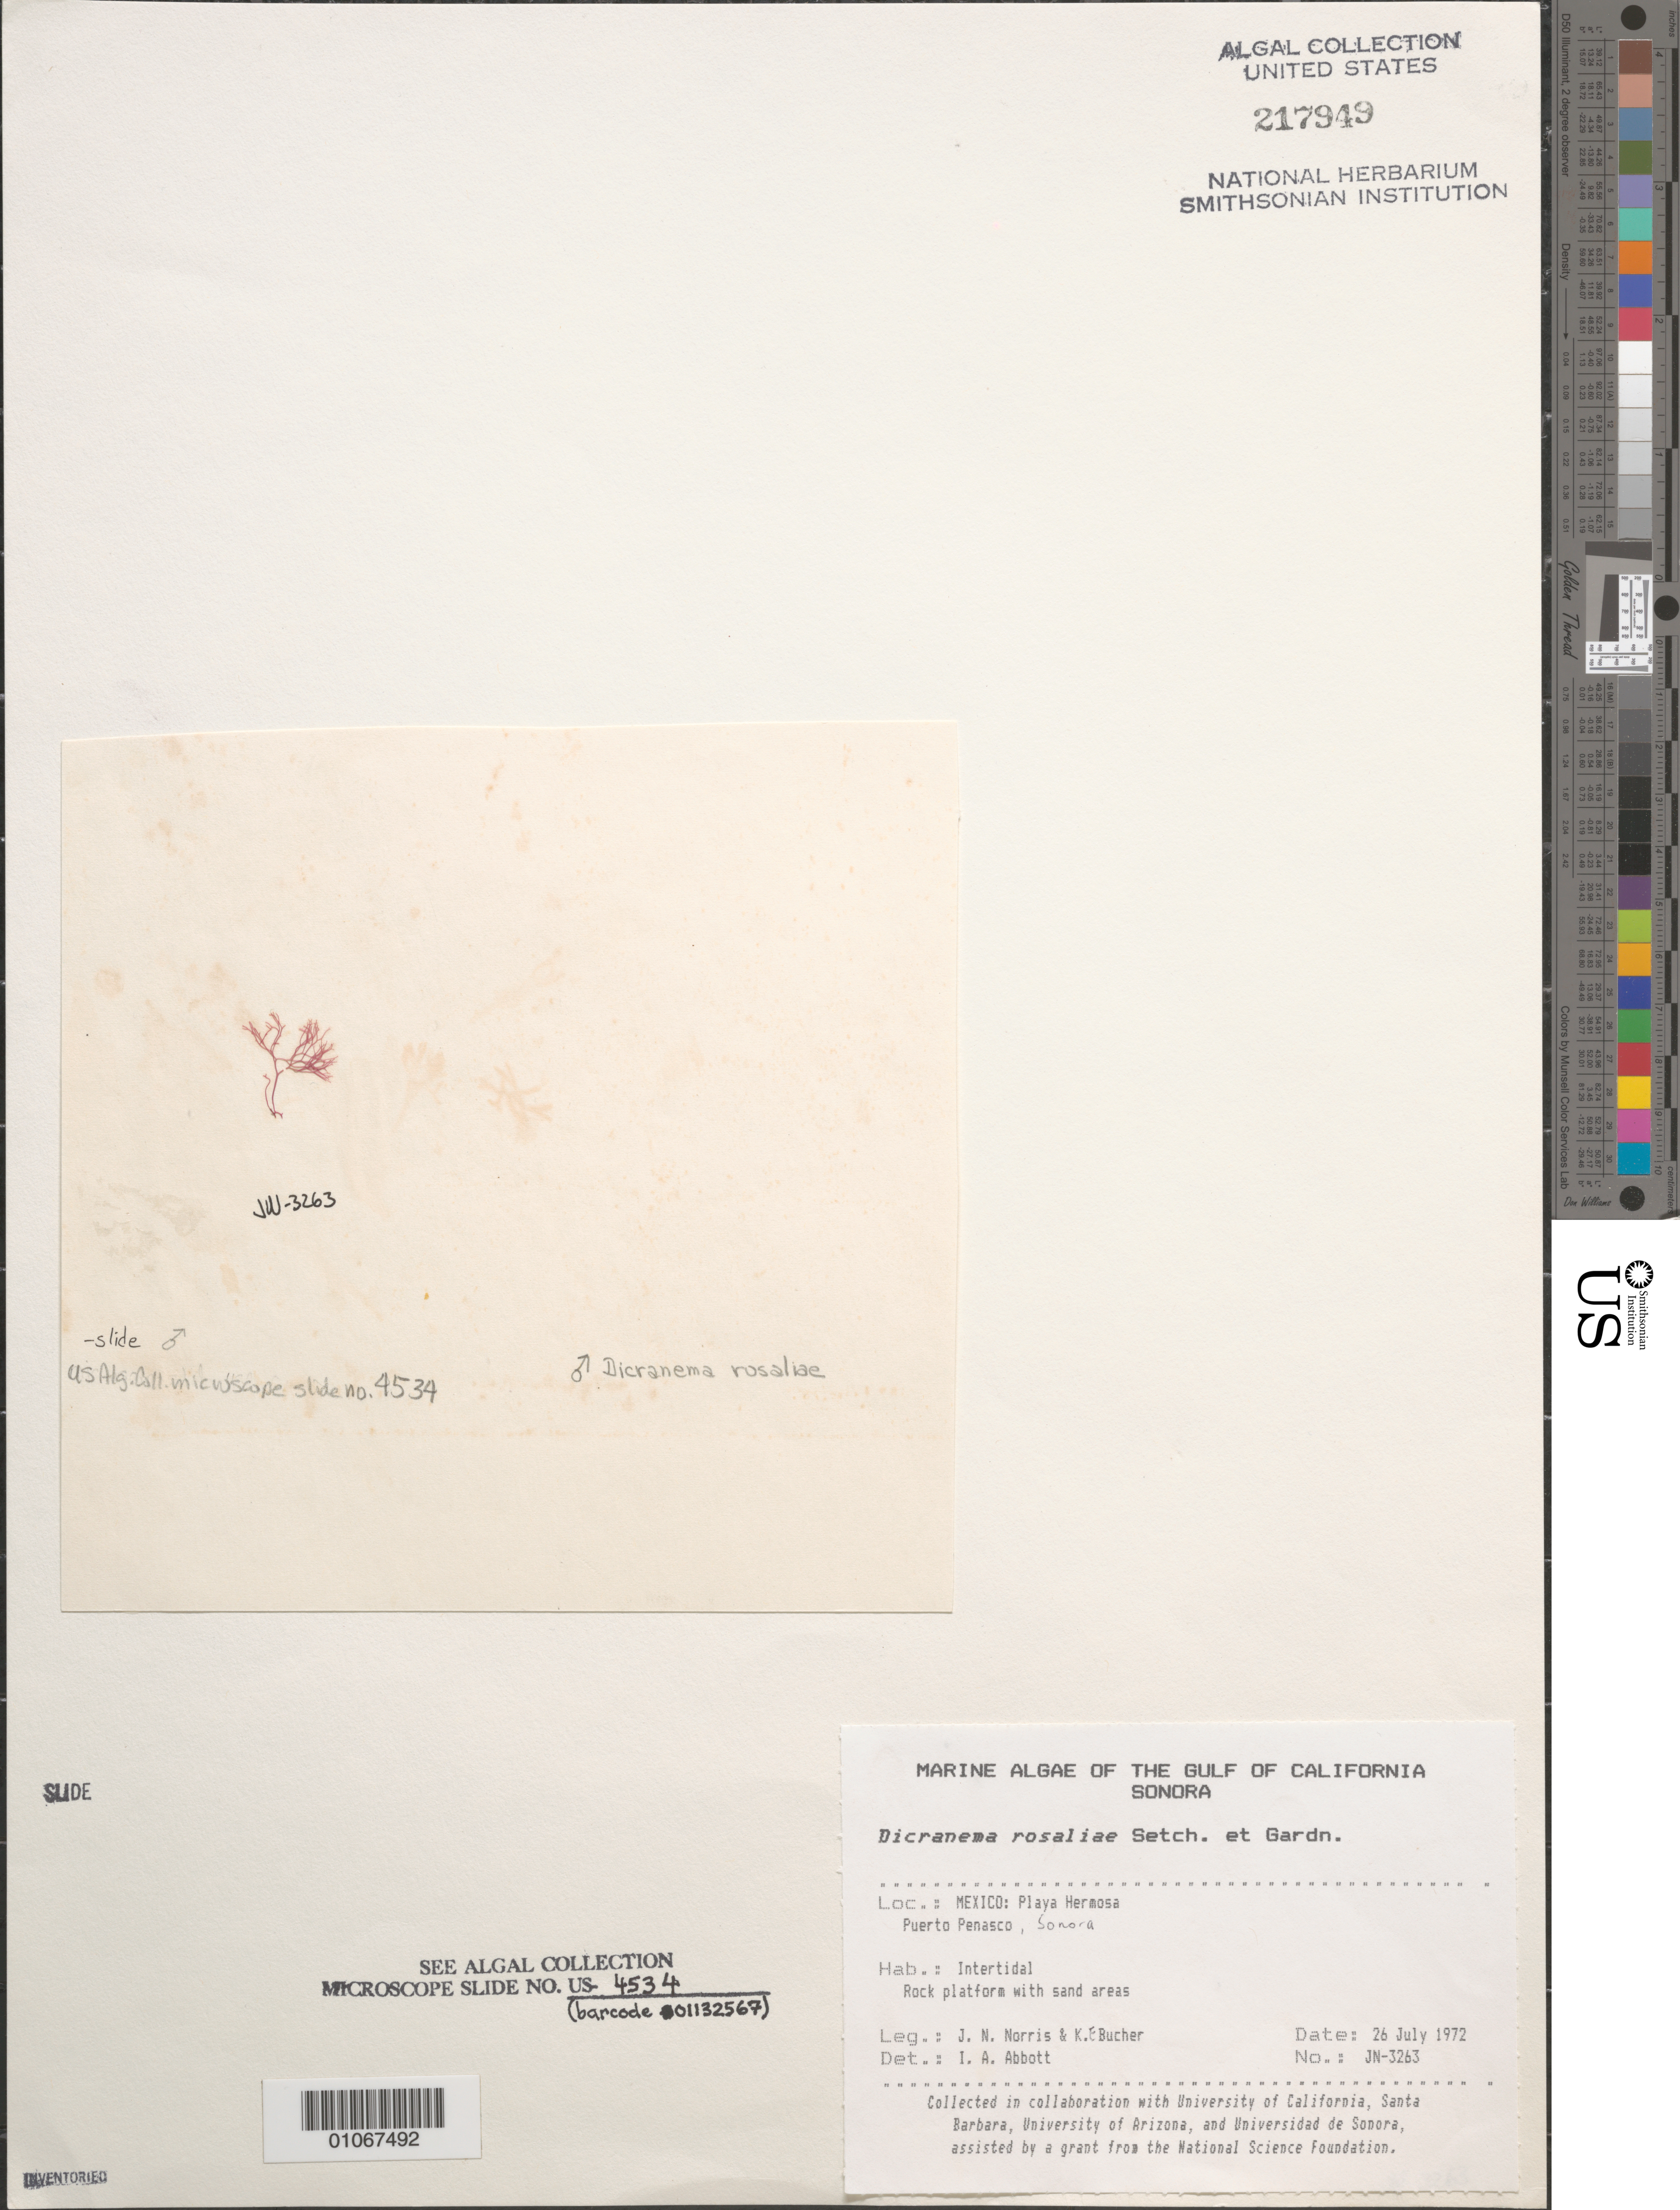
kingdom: Plantae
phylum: Rhodophyta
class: Florideophyceae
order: Gigartinales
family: Dicranemataceae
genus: Dicranema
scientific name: Dicranema rosaliae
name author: Setch. & N.L. Gardner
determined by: Abbott, Isabella A.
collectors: J. N. Norris & K. E. Bucher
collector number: JN-3263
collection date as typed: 26 Jul 1972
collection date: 1972-07-26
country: Mexico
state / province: Sonora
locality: Playa Hermosa, Puerto Penasco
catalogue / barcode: US 217949